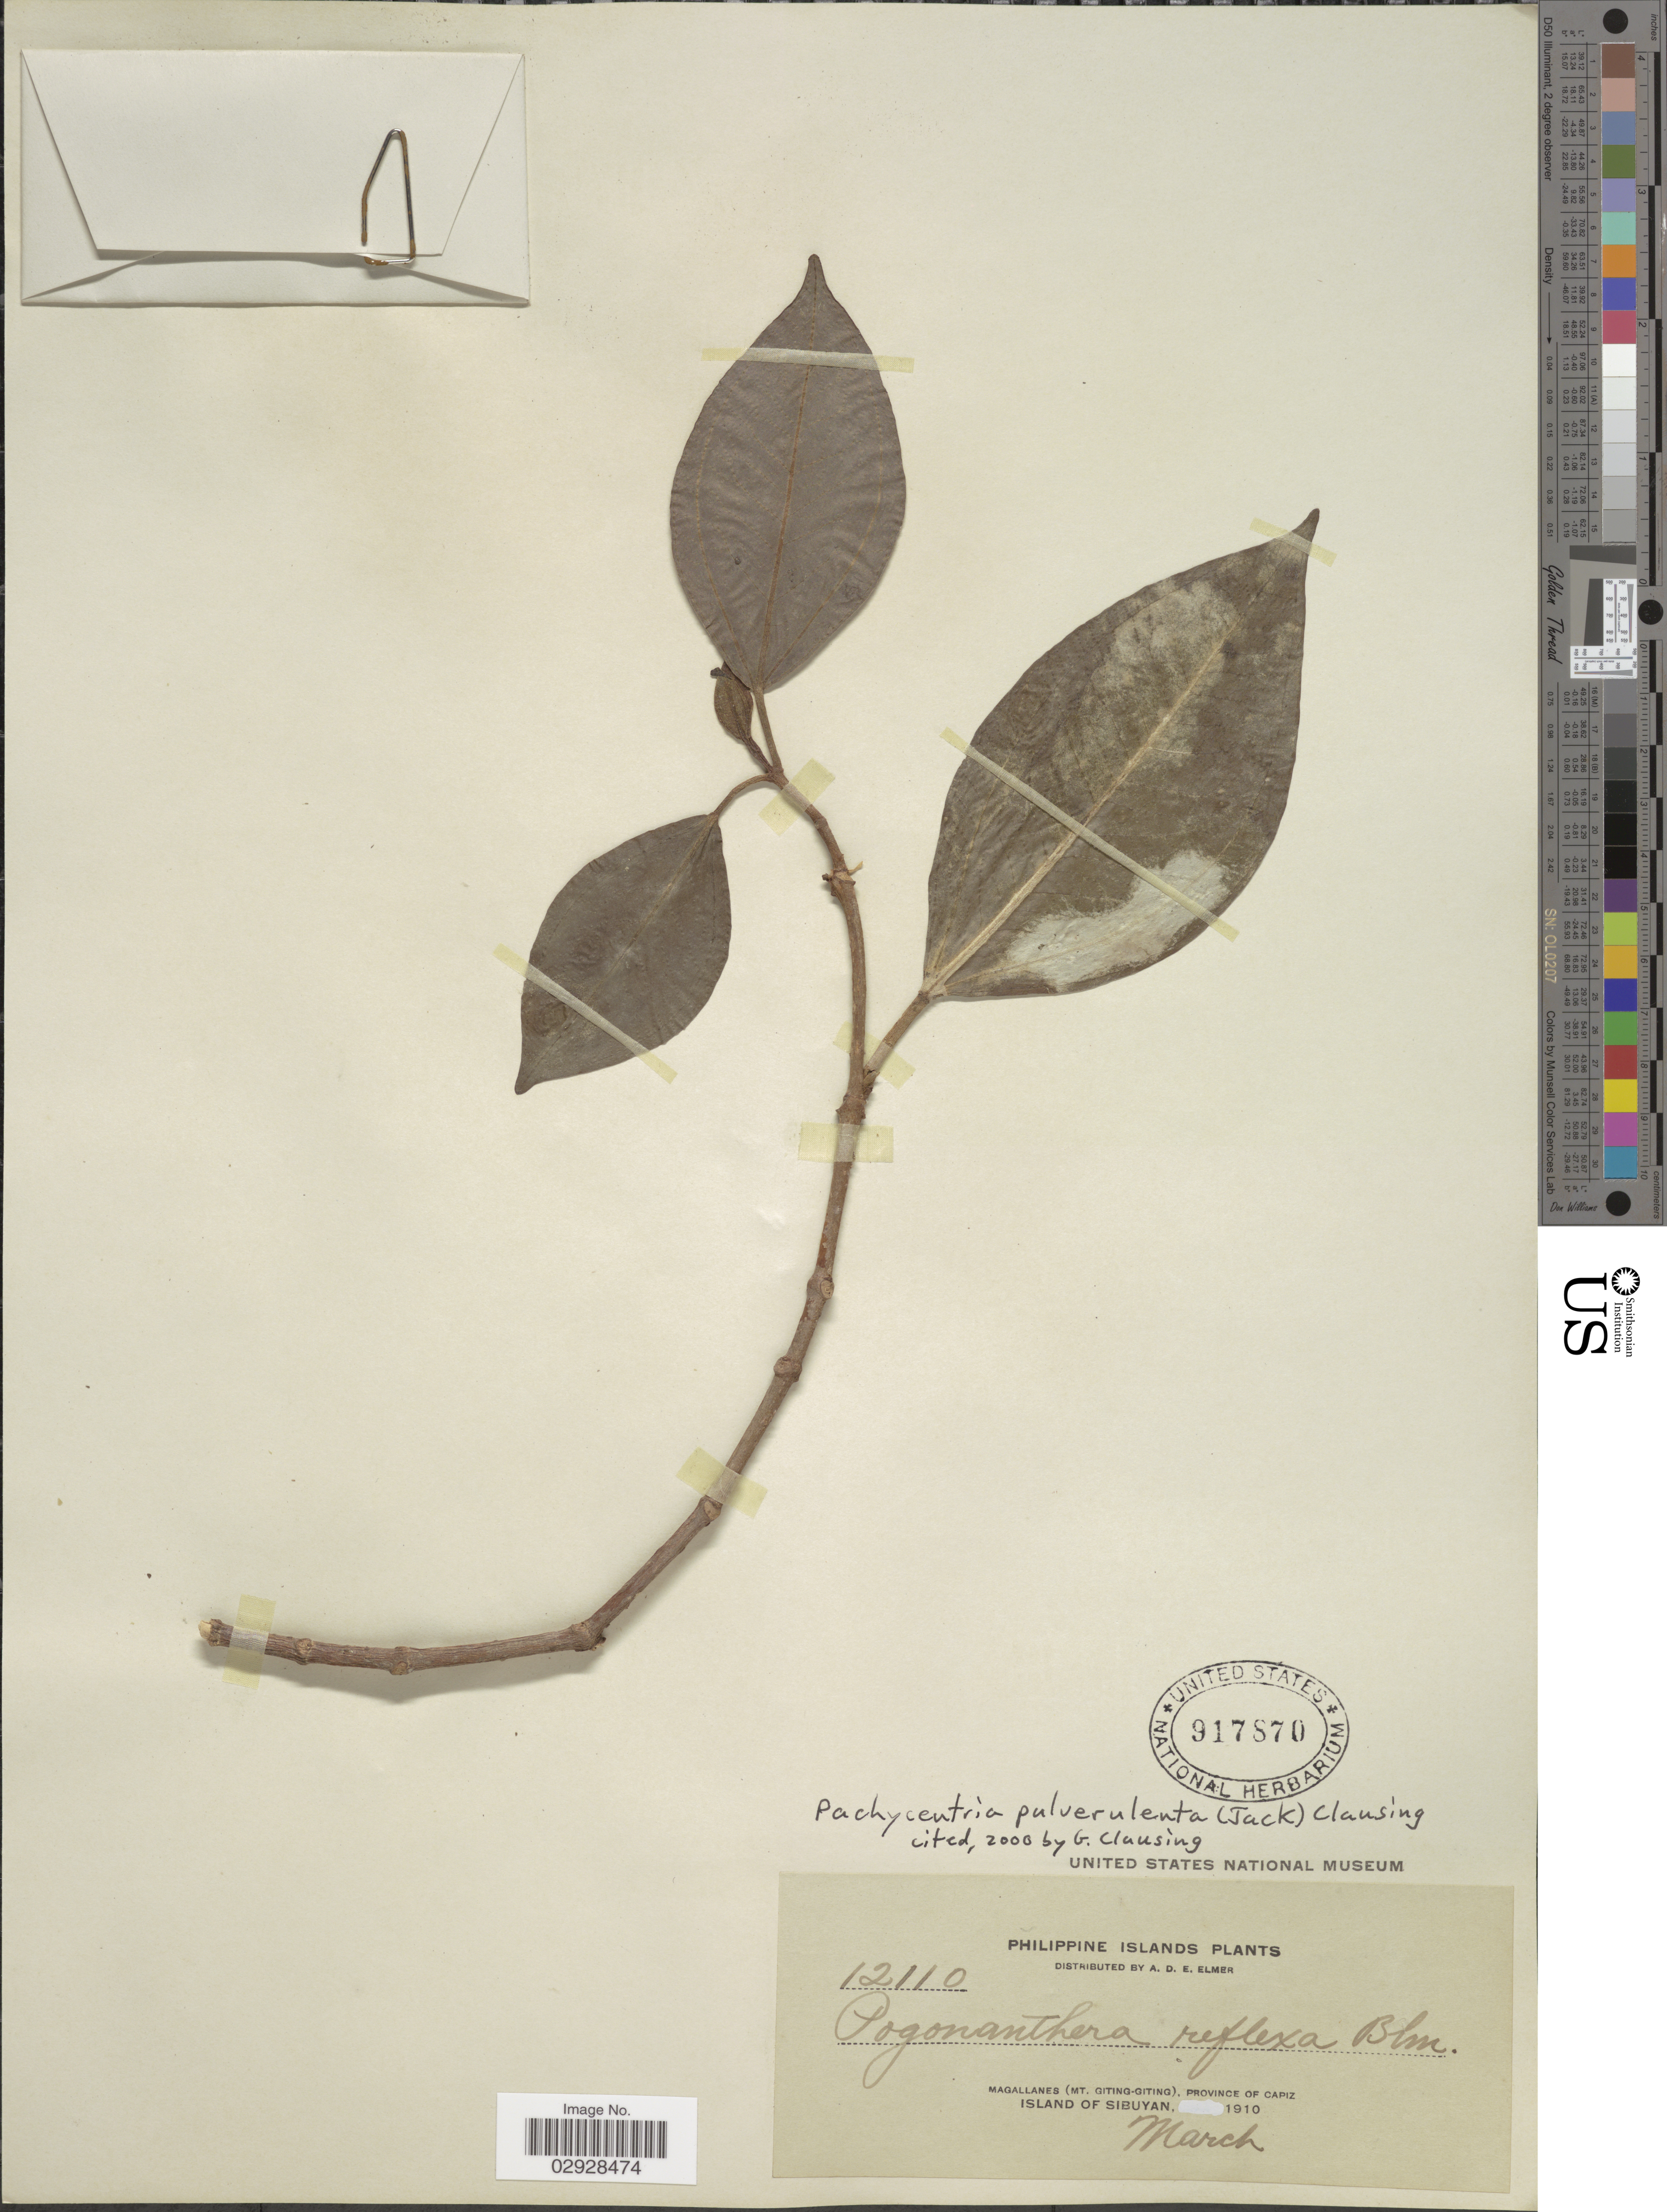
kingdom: Plantae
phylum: Tracheophyta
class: Magnoliopsida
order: Myrtales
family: Melastomataceae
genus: Pachycentria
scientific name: Pachycentria pulverulenta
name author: (Jack) Clausing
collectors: A. D. E. Elmer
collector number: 12110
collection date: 1910-03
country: Philippines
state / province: Western Visayas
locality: Philippine Islands. Magallanes (Mt. Giting-Giting), Province of Capiz, Island of Sibuyan.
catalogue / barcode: US 917870